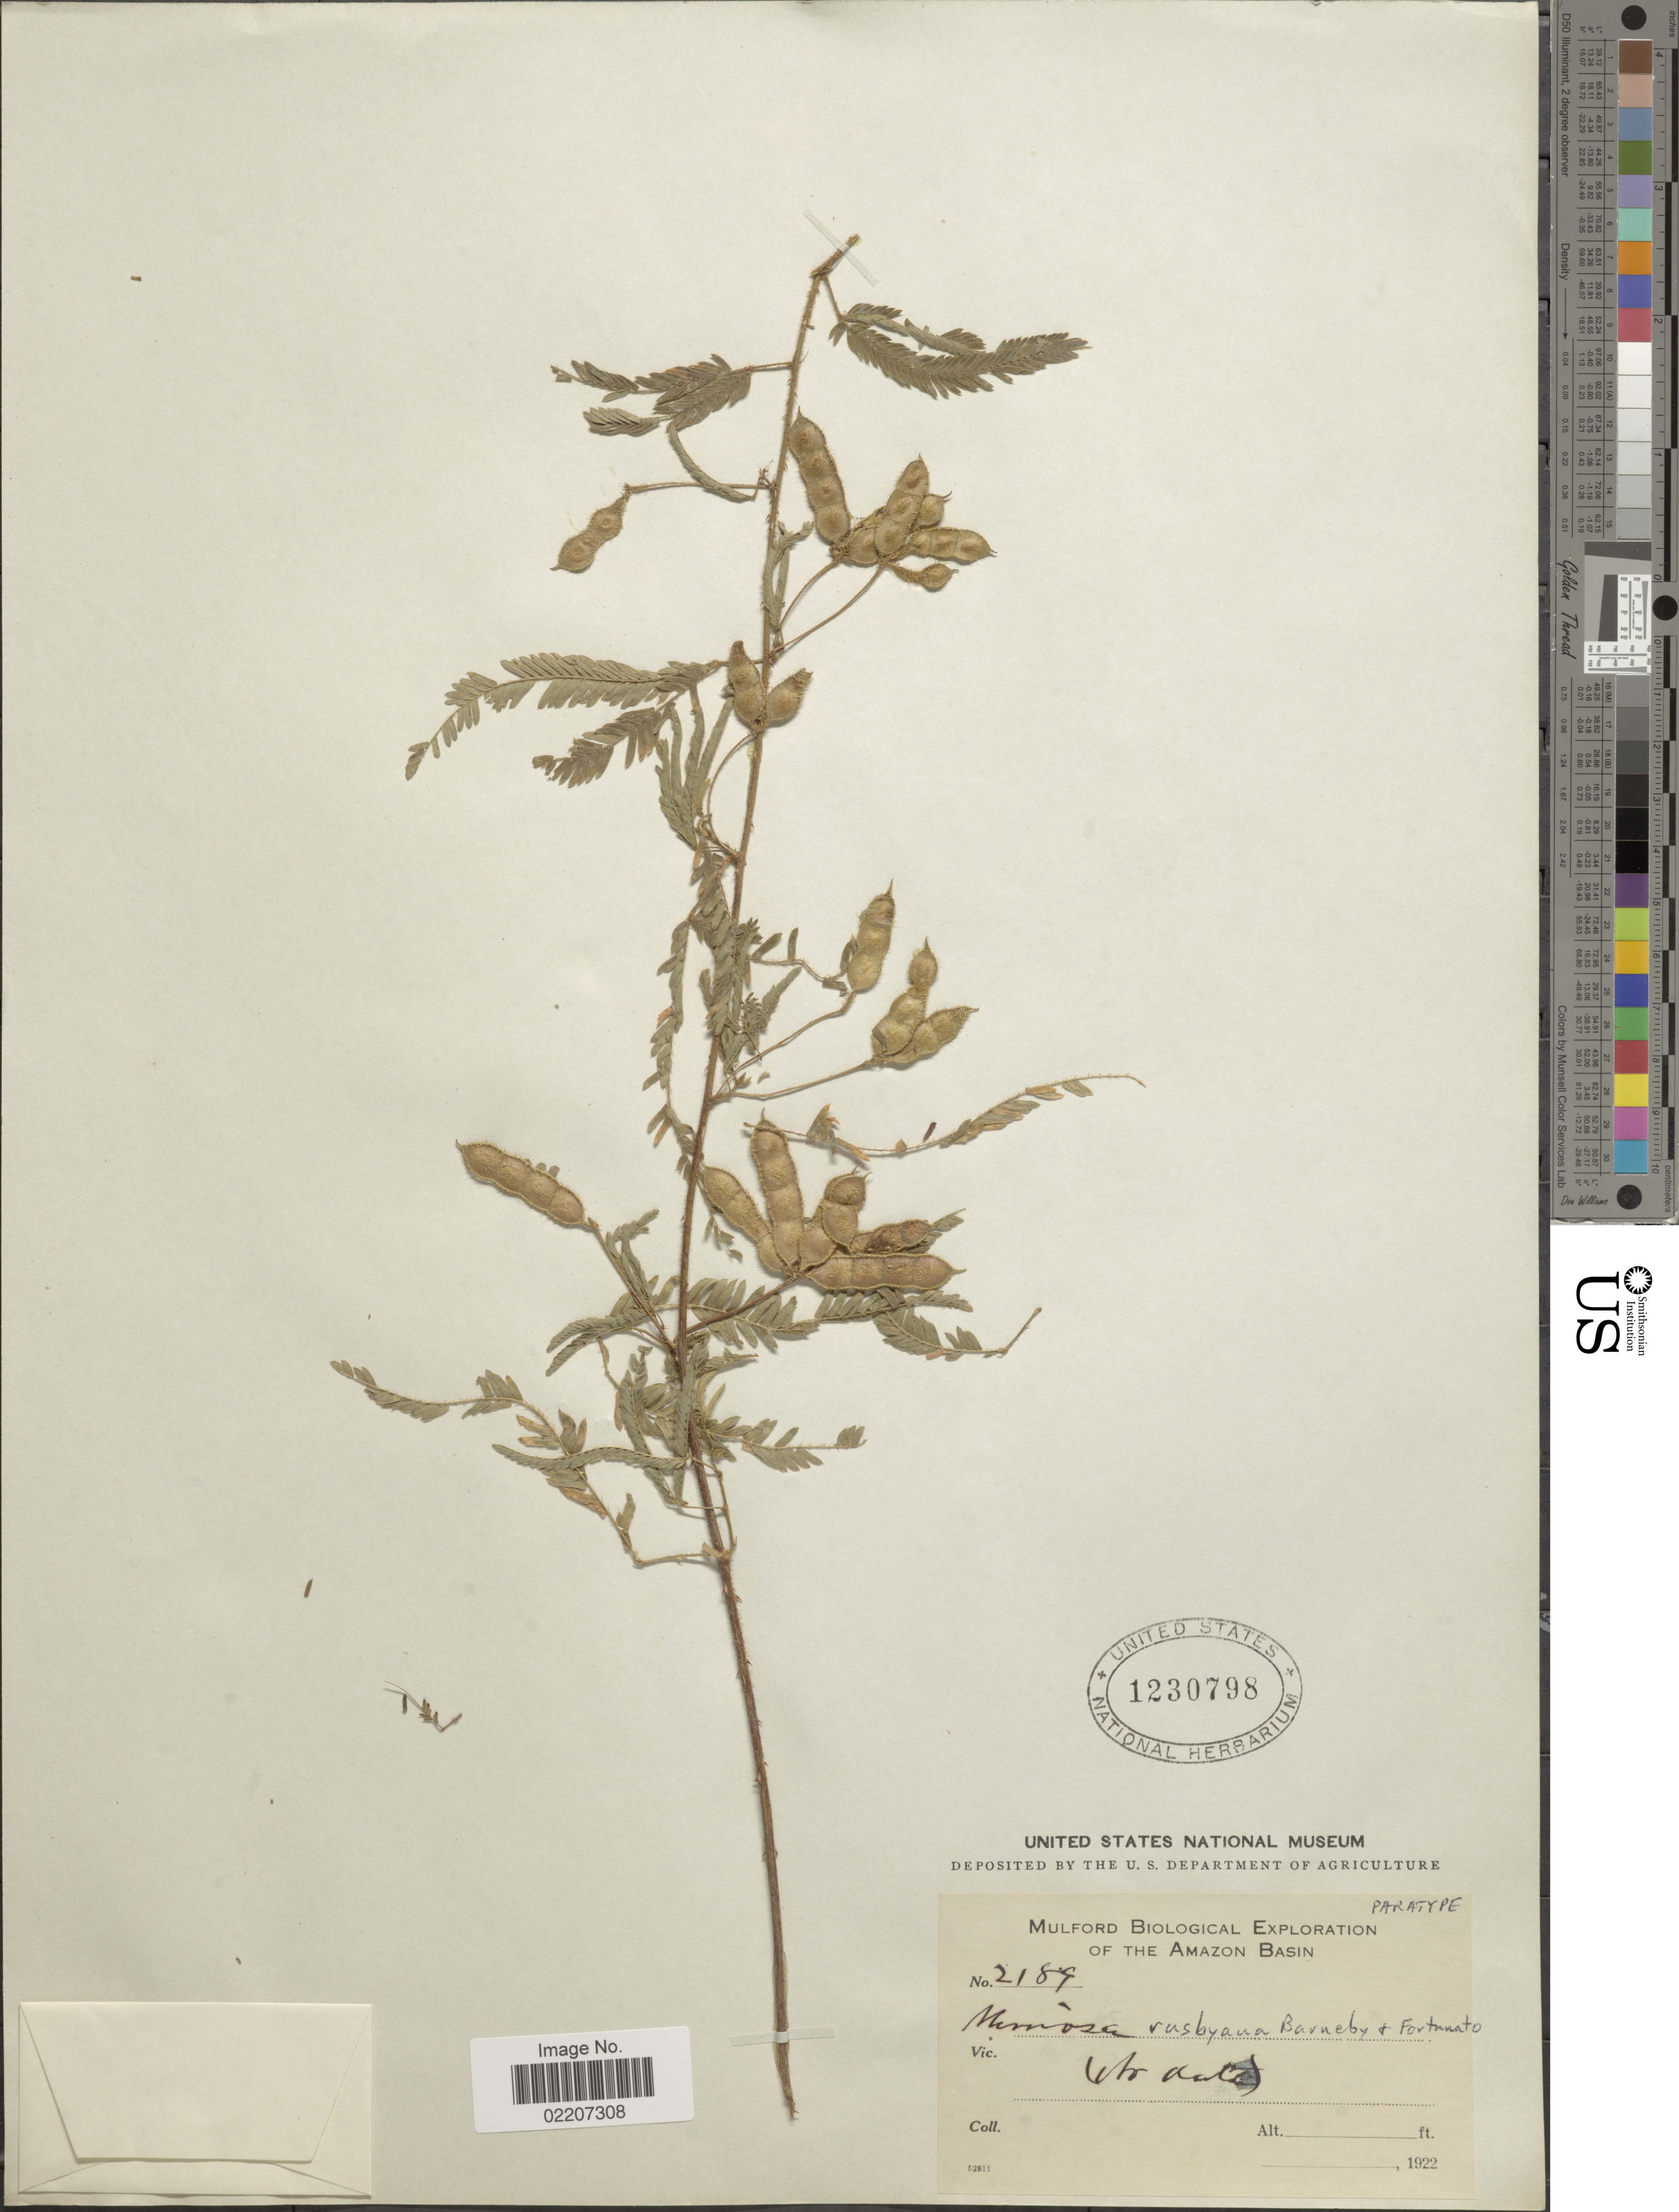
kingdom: Plantae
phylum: Tracheophyta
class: Magnoliopsida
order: Fabales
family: Fabaceae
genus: Mimosa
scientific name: Mimosa rusbyana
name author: Barneby & Fortunato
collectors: Mulford Biological Exploration of the Amazon Basin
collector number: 2189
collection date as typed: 1922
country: Bolivia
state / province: La Paz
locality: Amazon Basin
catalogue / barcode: US 1230798